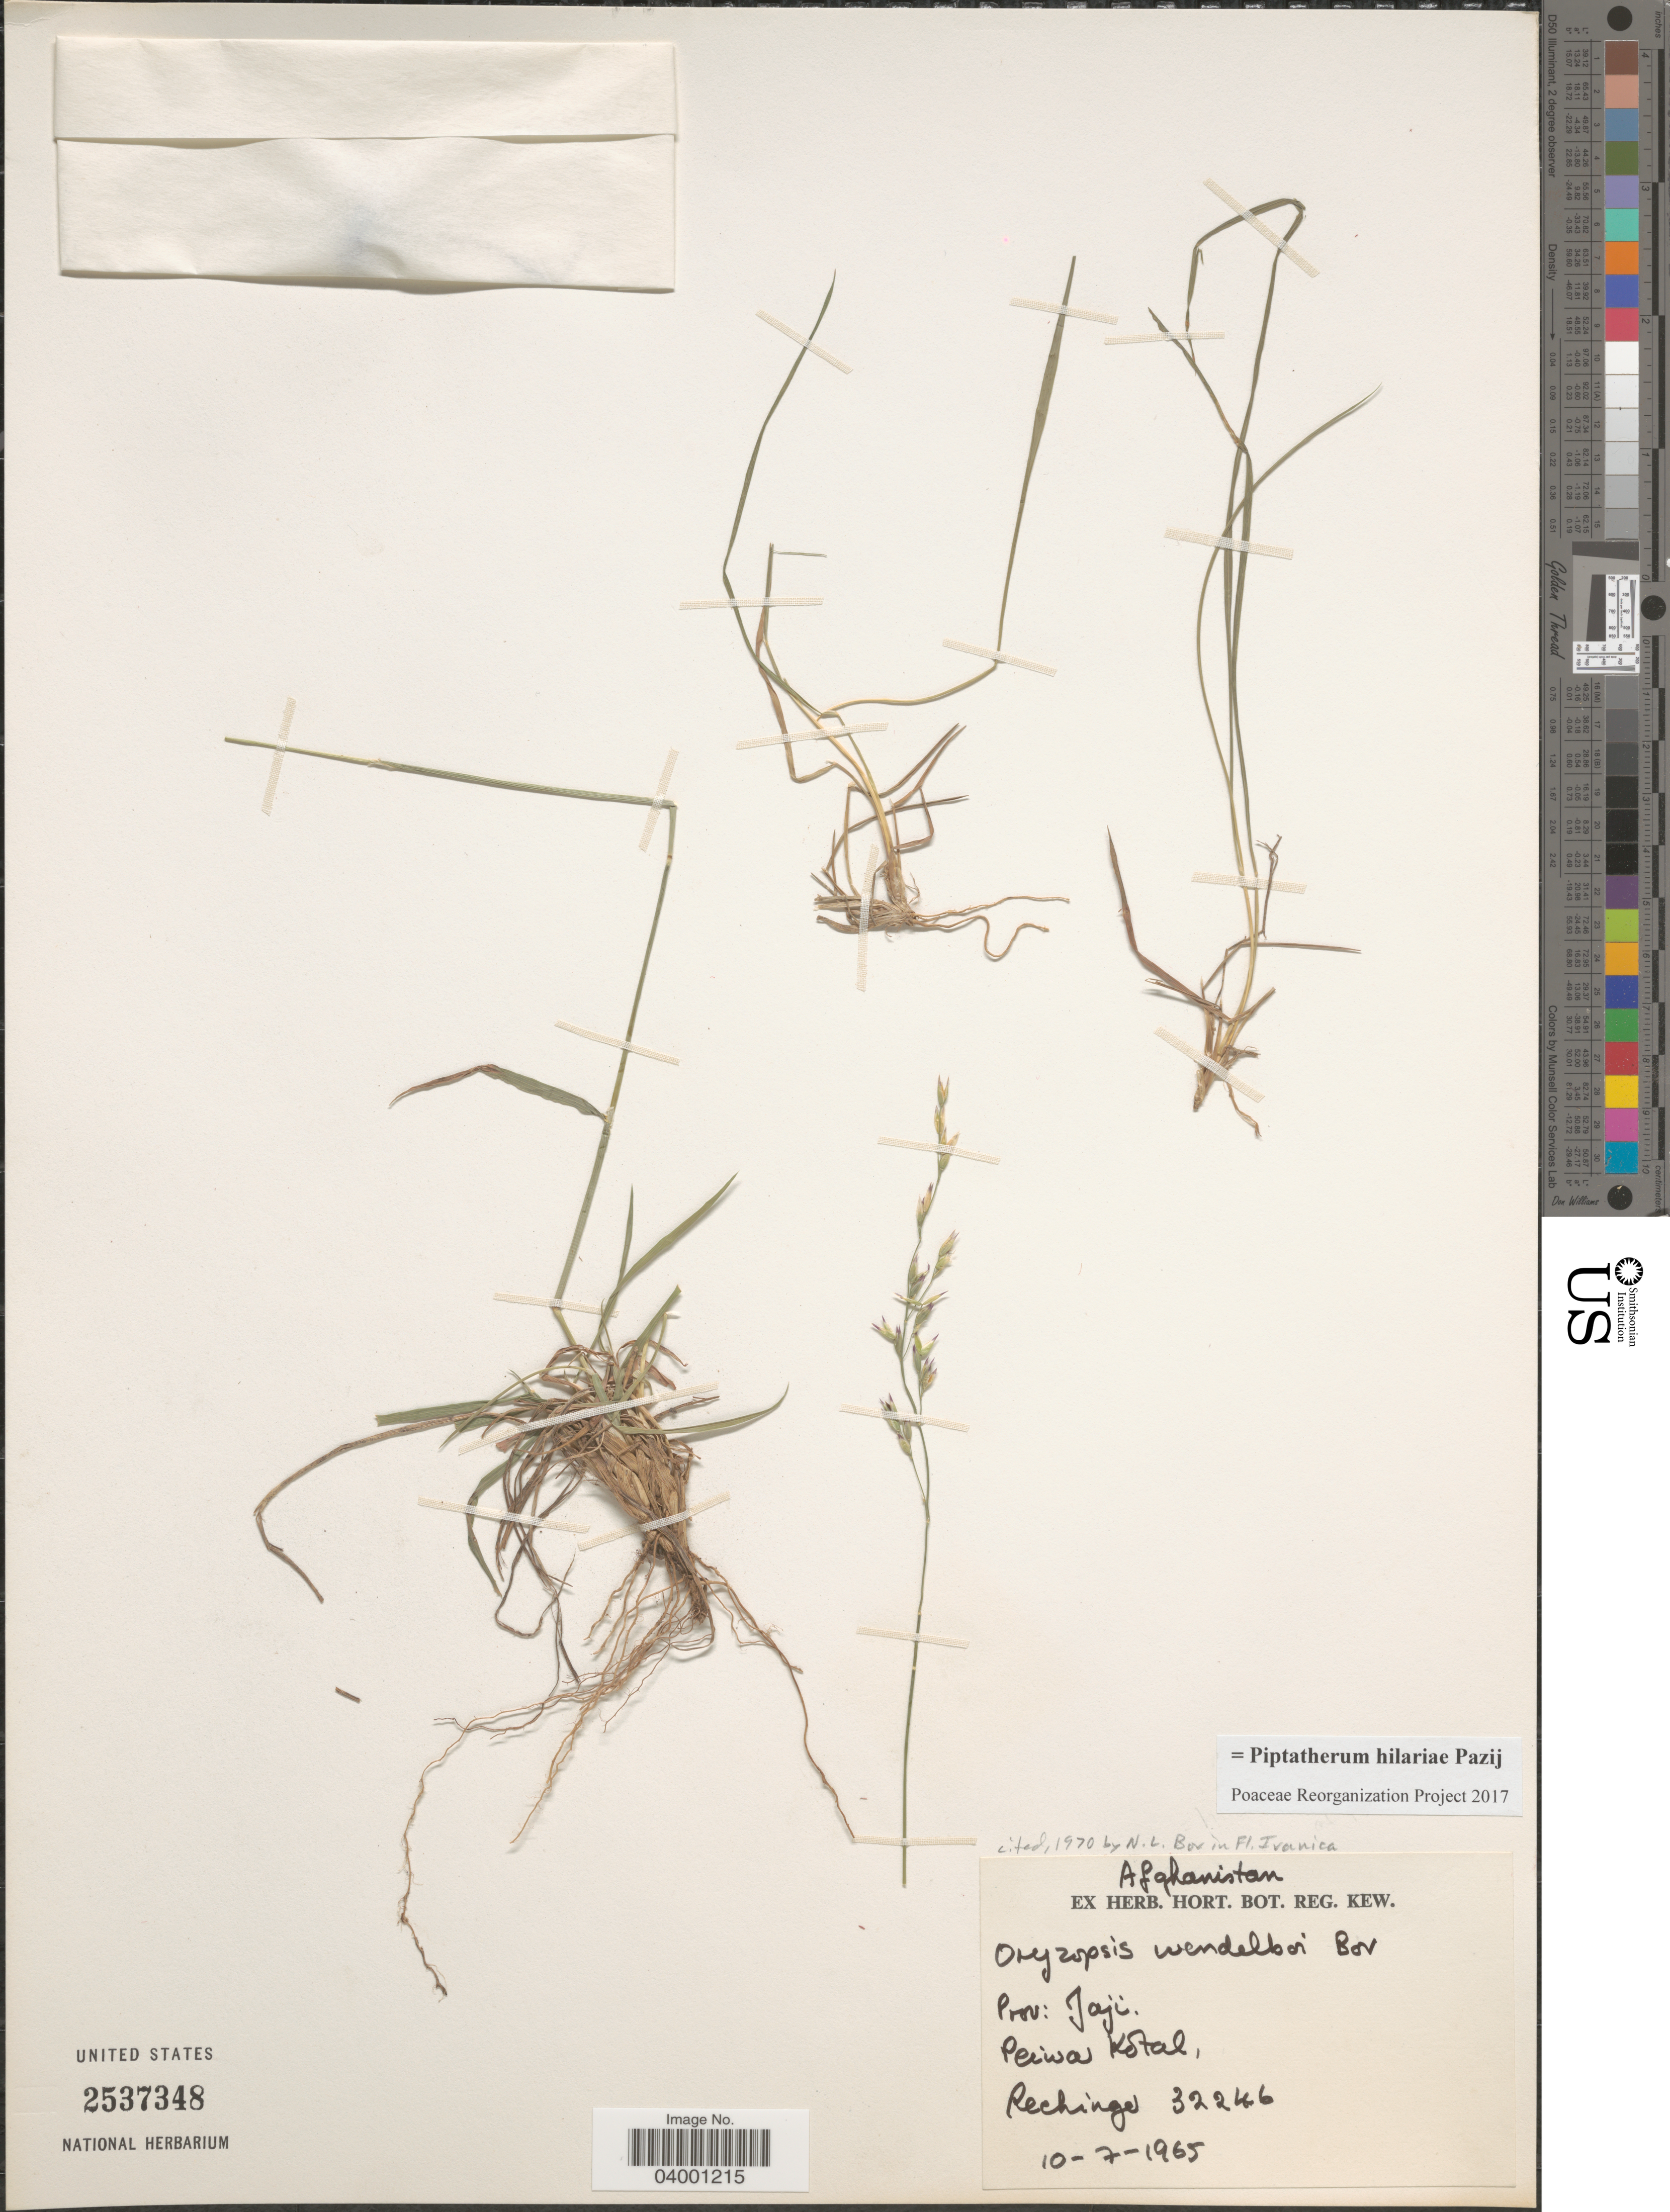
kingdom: Plantae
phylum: Tracheophyta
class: Liliopsida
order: Poales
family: Poaceae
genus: Piptatherum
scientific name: Piptatherum hilariae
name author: Pazij.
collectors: -- Rechinger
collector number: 32246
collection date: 1965-07-10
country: Afghanistan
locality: Prov: Jaji. Peiwa Kotal.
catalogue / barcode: US 3537348